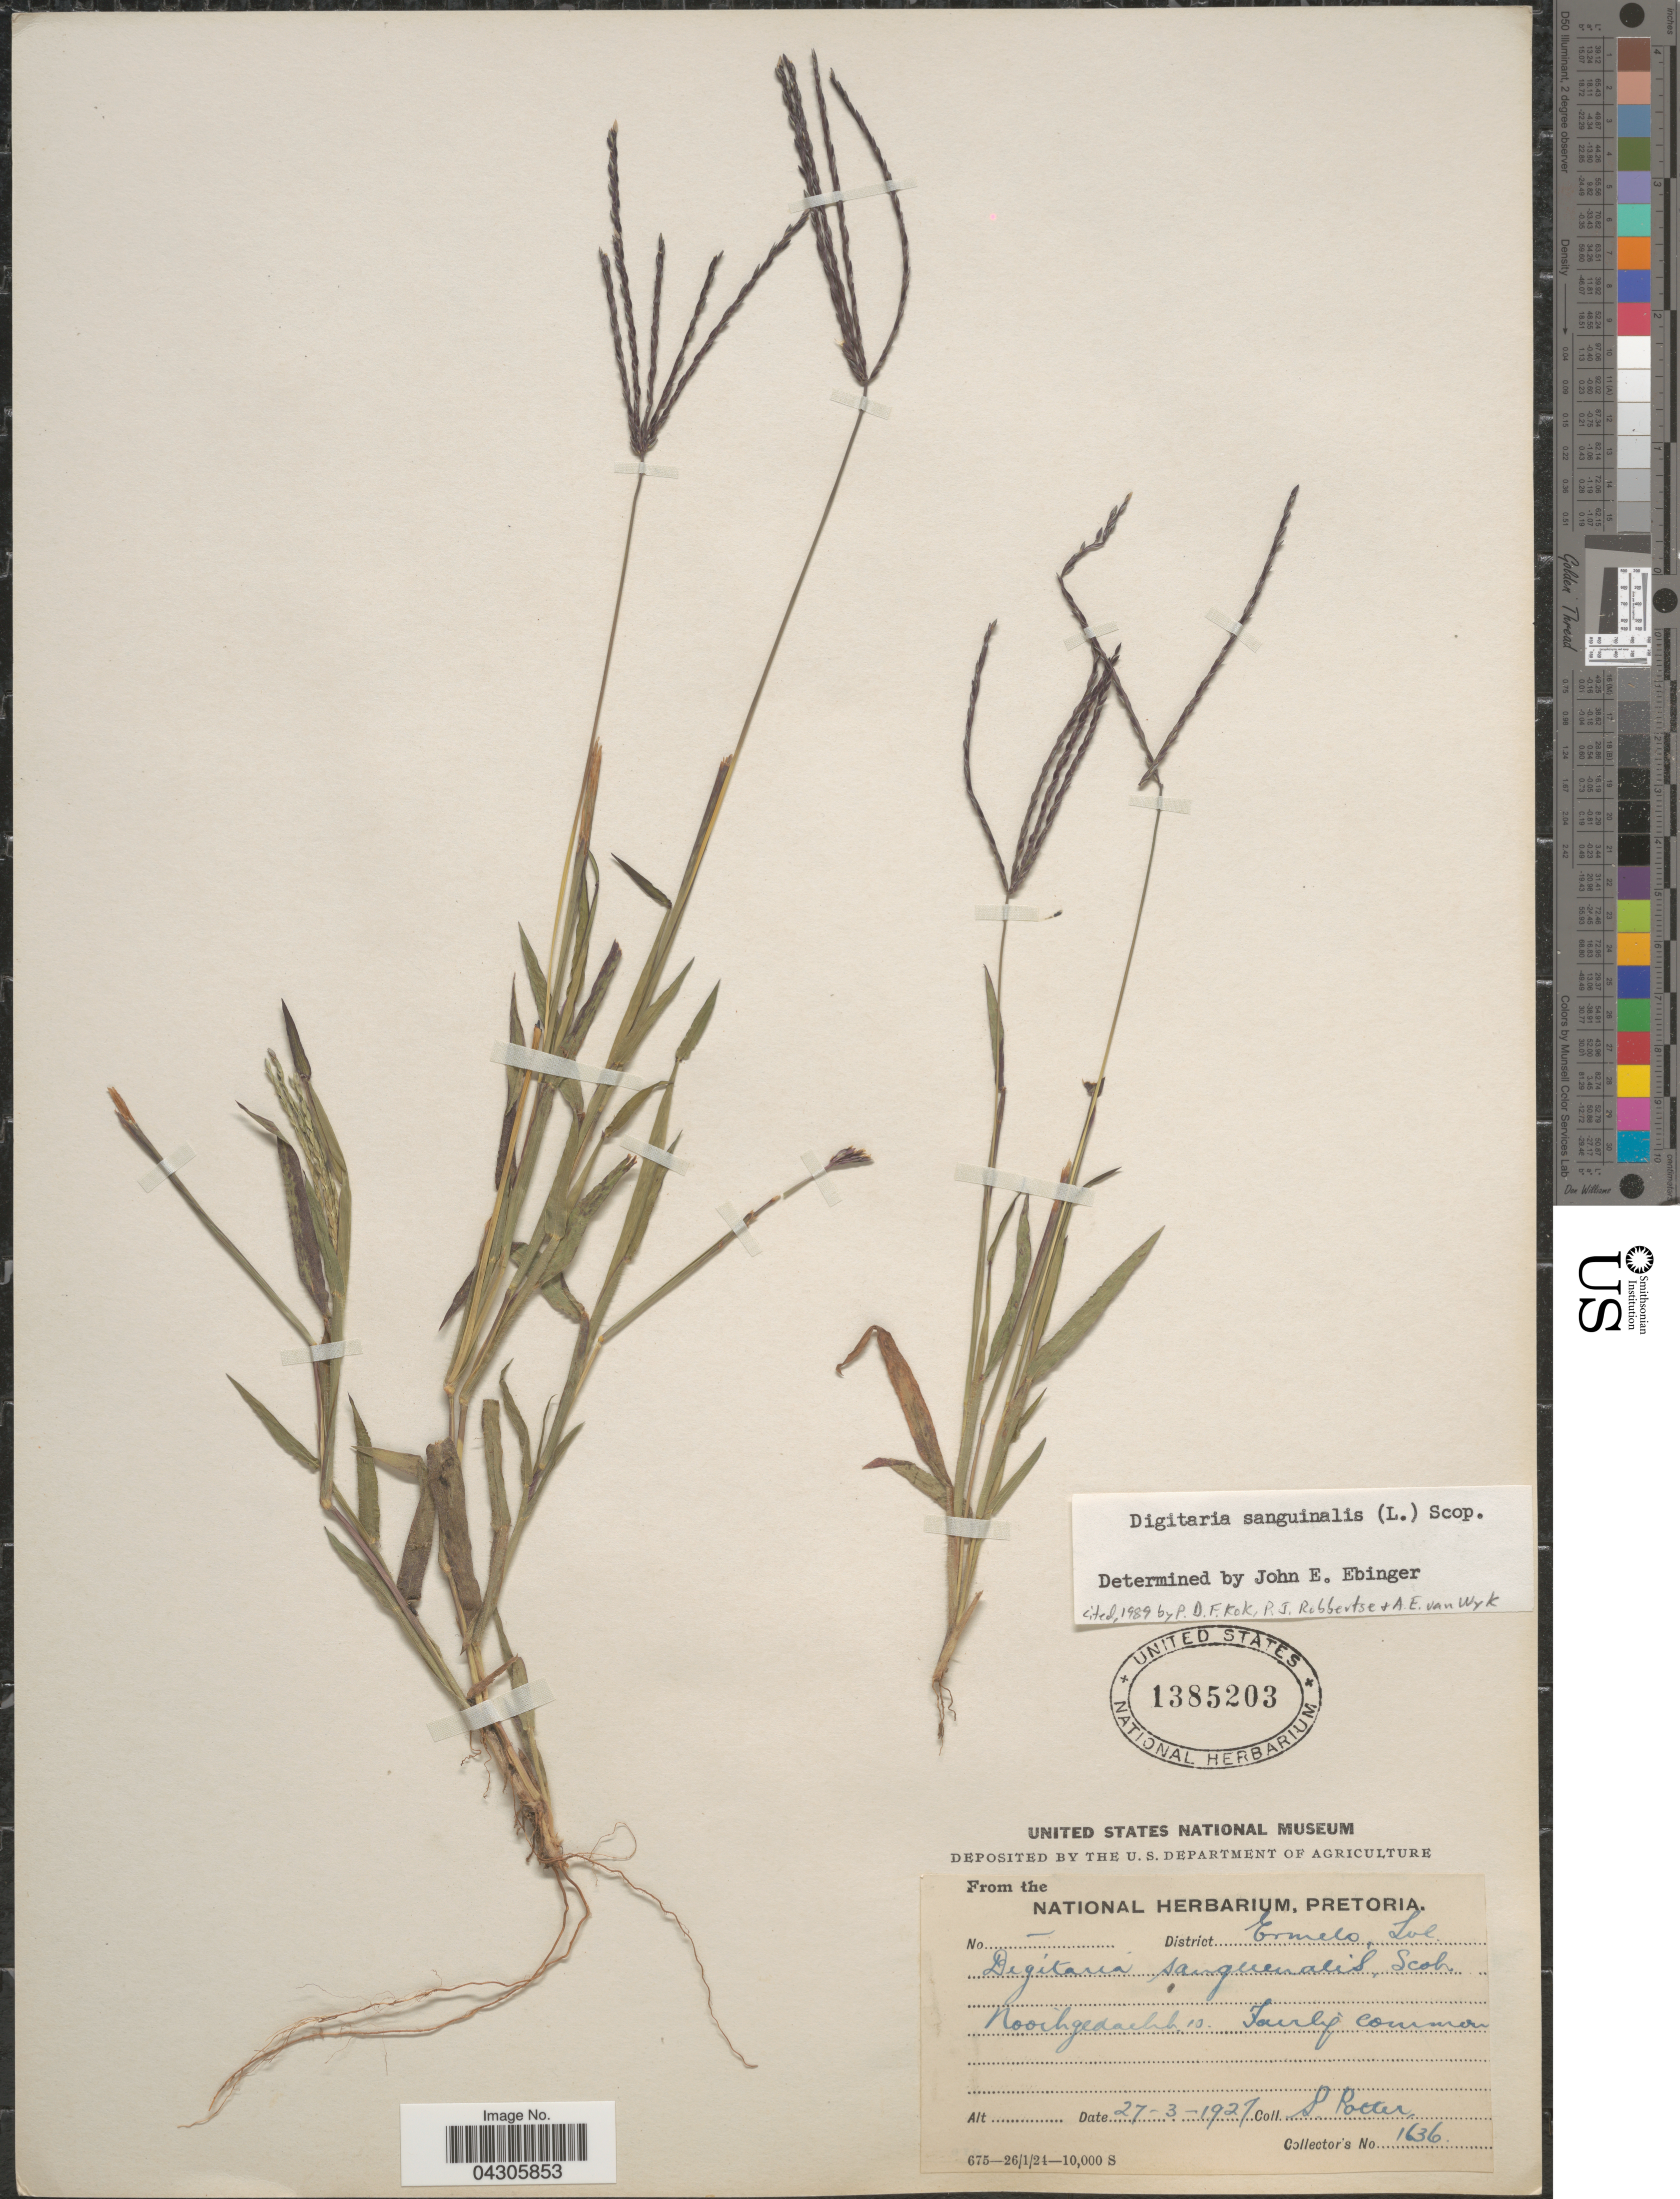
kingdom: Plantae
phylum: Tracheophyta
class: Liliopsida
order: Poales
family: Poaceae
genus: Digitaria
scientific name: Digitaria sanguinalis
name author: (L.) Scop.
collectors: P. Potter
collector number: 1636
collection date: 1927-03-27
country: South Africa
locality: District Ermelo, Tvl. Nooitgedacht is.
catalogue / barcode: US 1385203